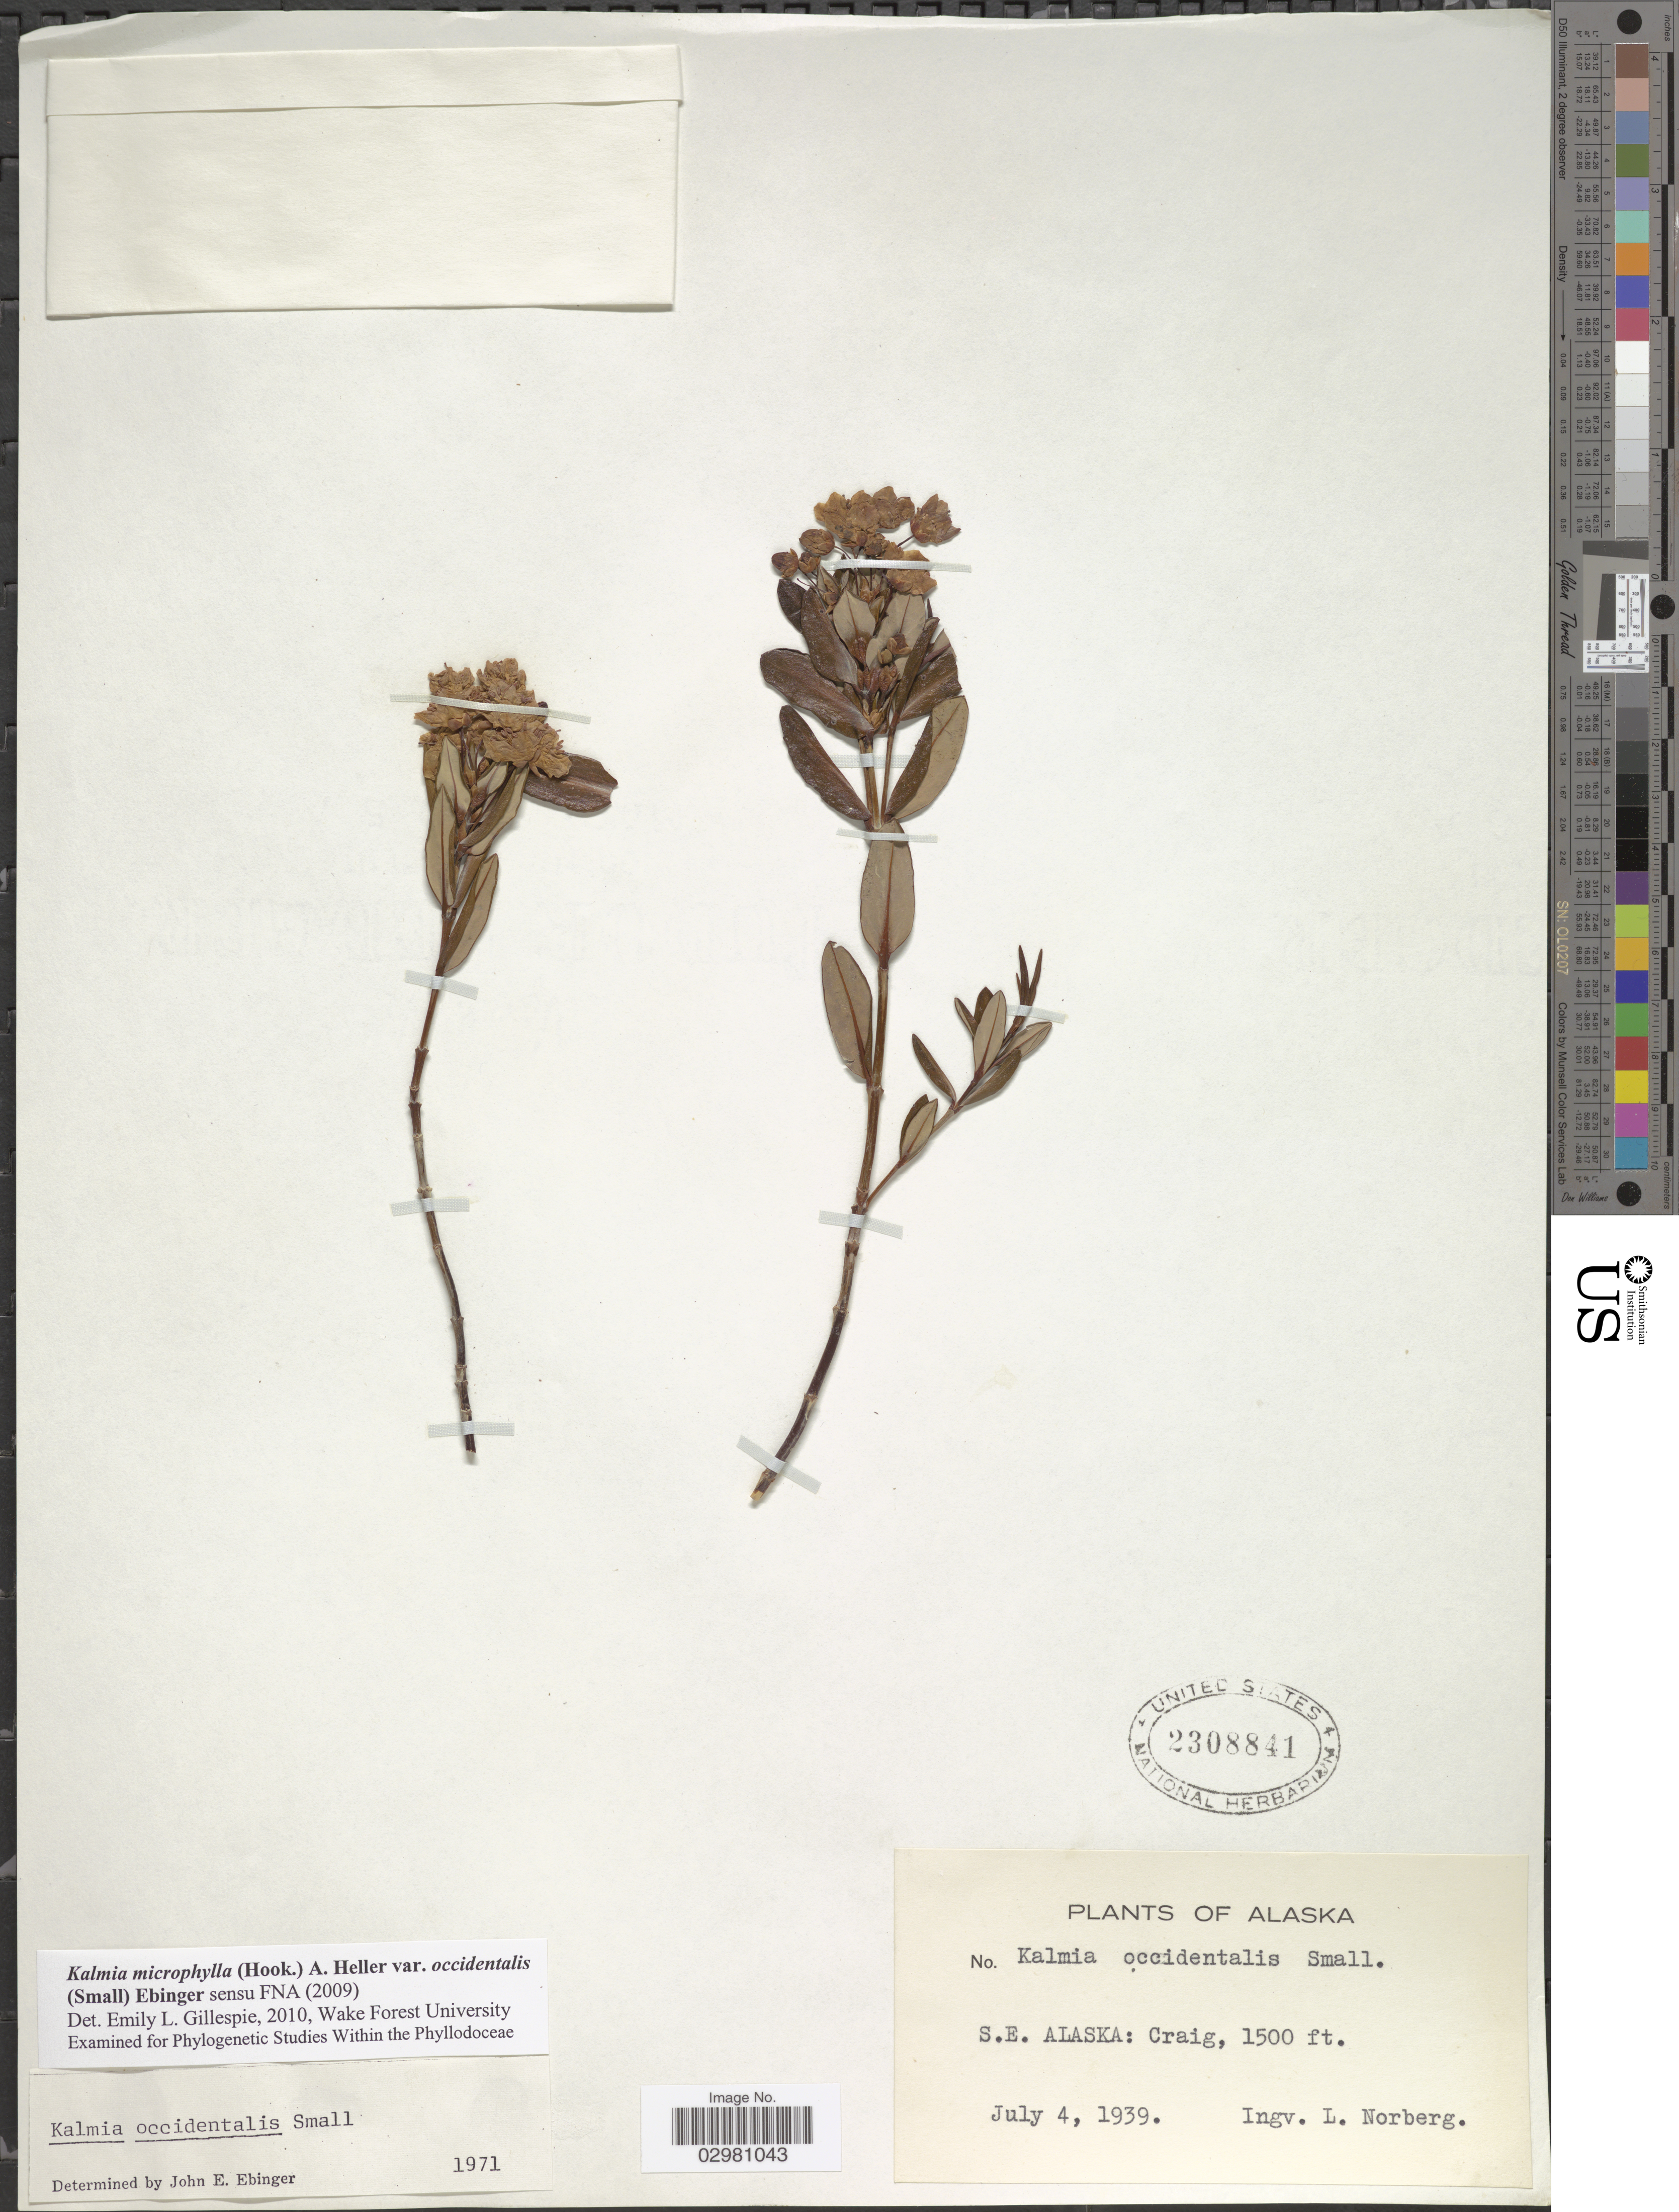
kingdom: Plantae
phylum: Tracheophyta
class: Magnoliopsida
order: Ericales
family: Ericaceae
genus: Kalmia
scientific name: Kalmia microphylla var. occidentalis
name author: (Small) Ebinger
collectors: I. Norberg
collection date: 1939-07-04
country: United States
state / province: Alaska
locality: S.E. Alaska: Craig.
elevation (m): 457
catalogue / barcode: US 2308841